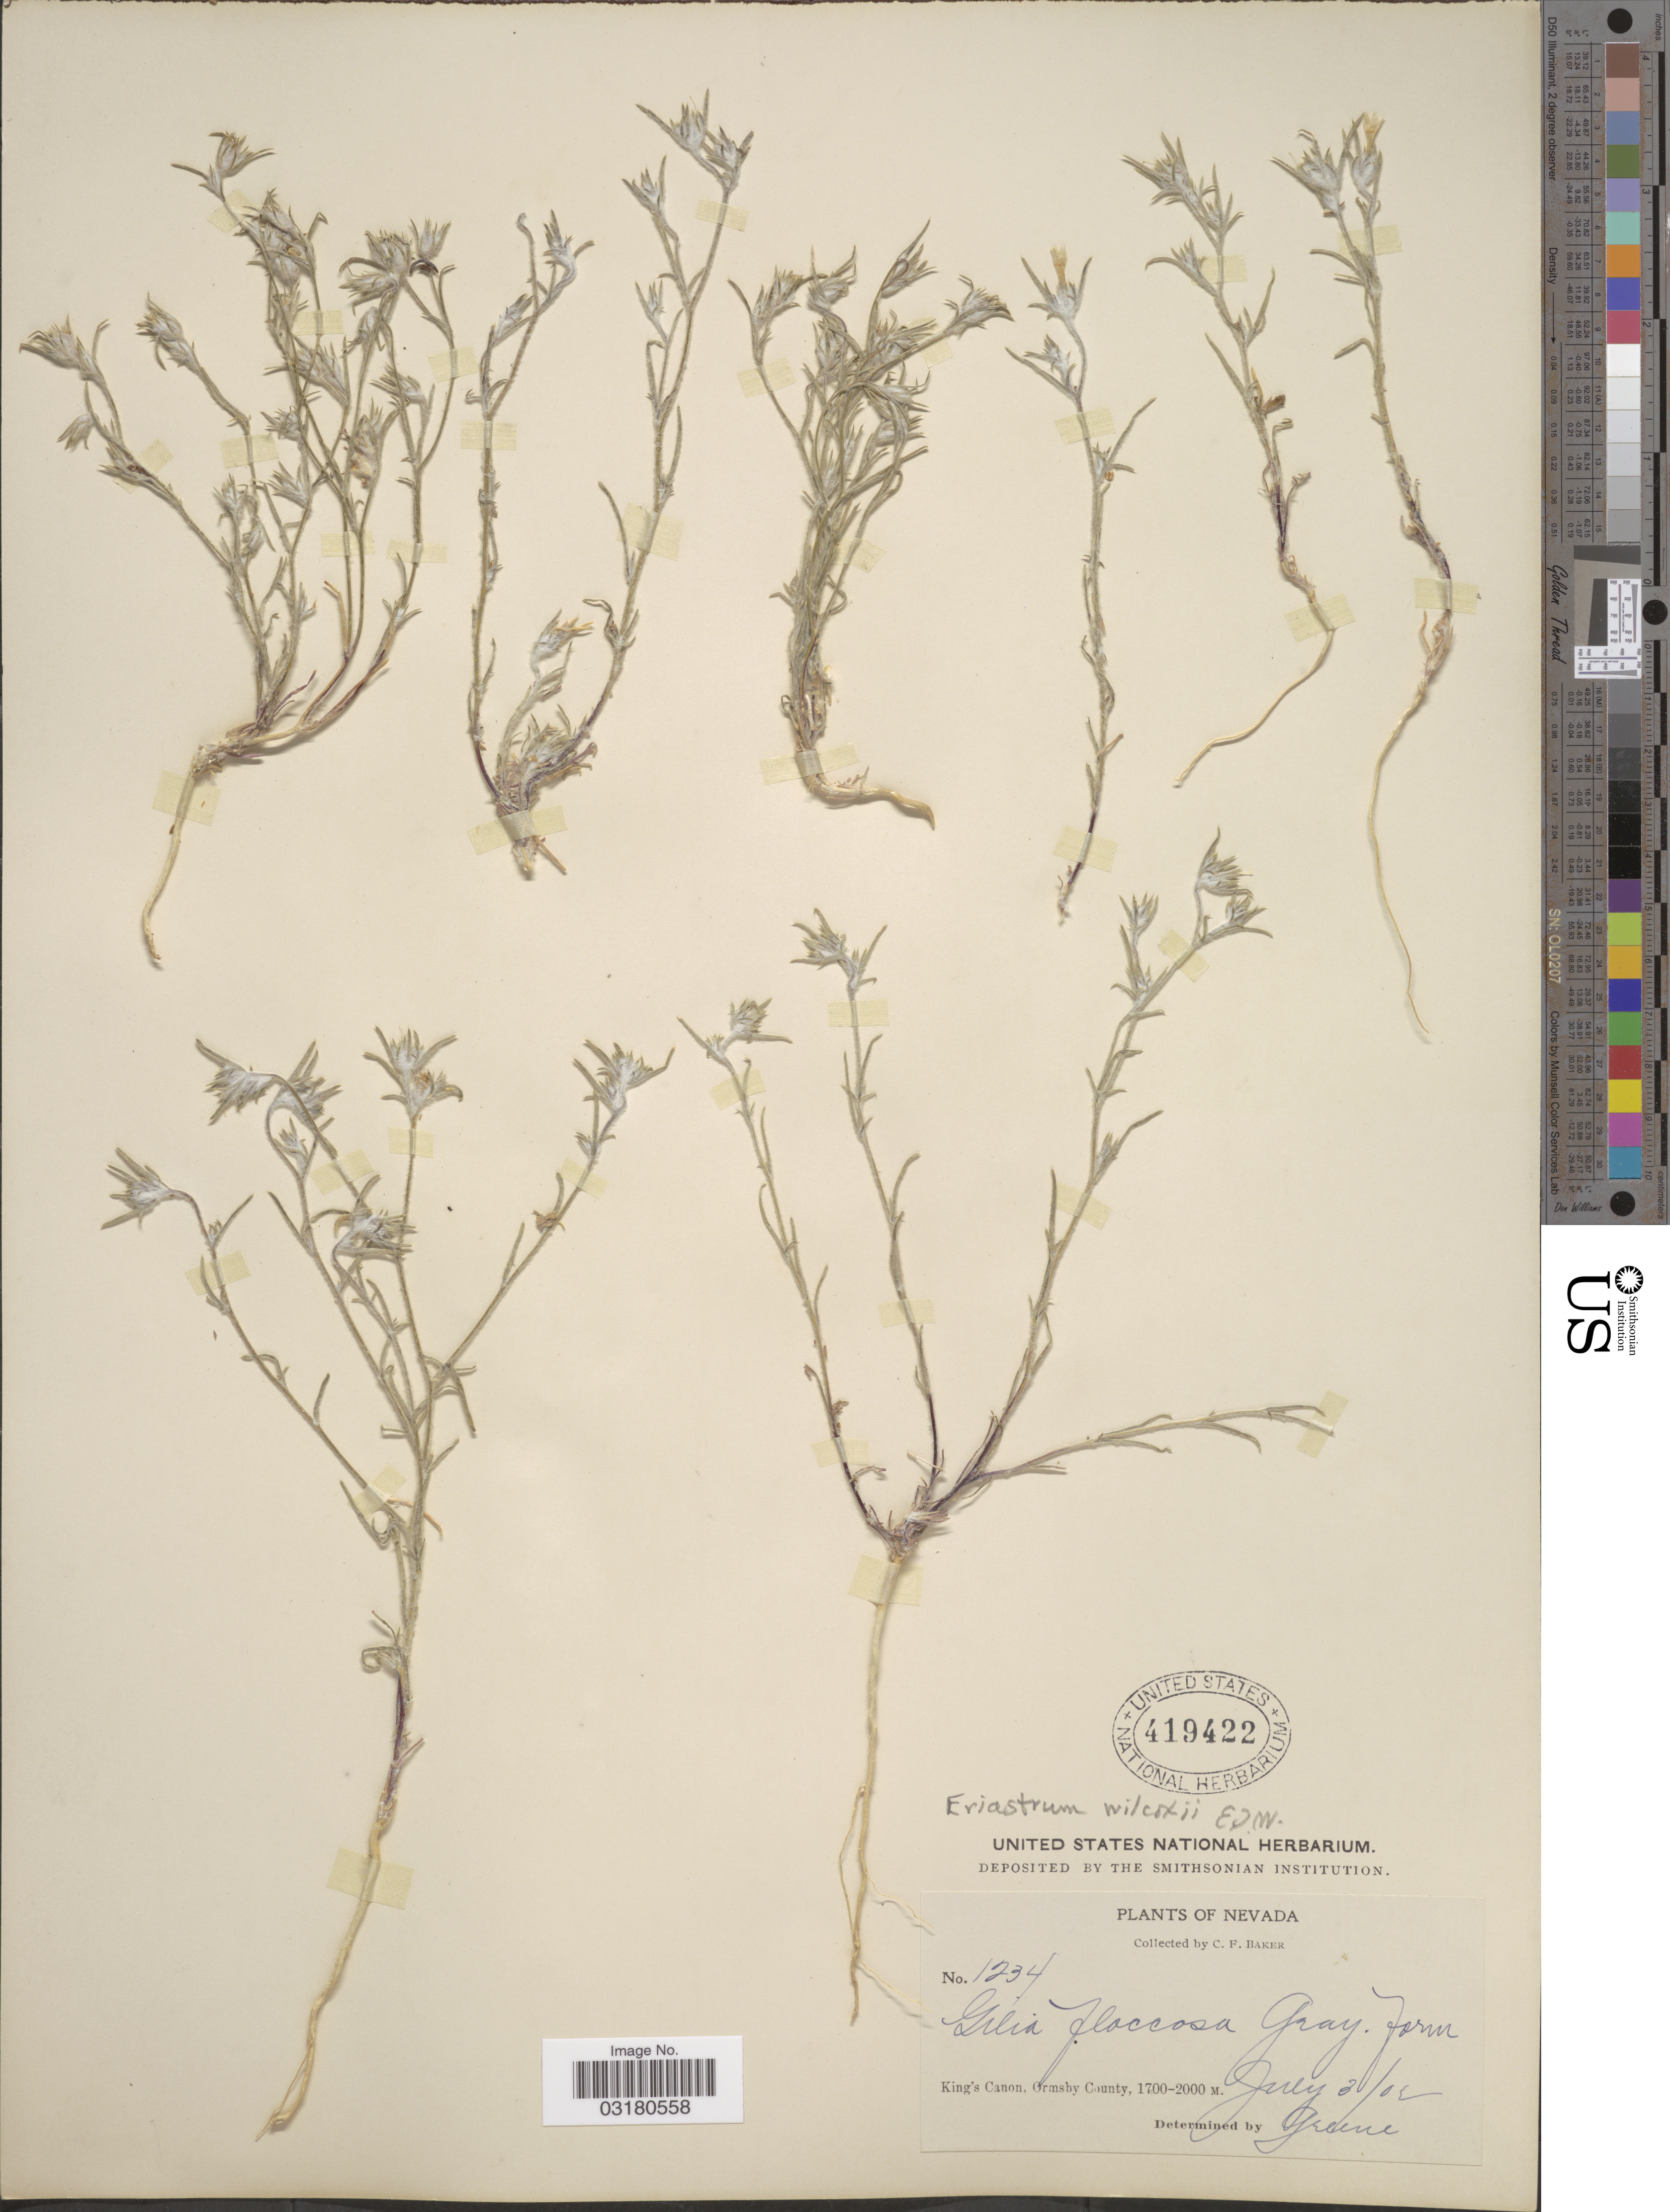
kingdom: Plantae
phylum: Tracheophyta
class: Magnoliopsida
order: Ericales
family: Polemoniaceae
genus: Eriastrum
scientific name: Eriastrum wilcoxii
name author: (A. Nelson) H. Mason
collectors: C. F. Baker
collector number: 1234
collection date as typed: Transcribed d/m/y: 3/7/2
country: United States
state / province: Nevada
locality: King's Canon, Ormsby County.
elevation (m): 1700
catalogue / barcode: US 419422